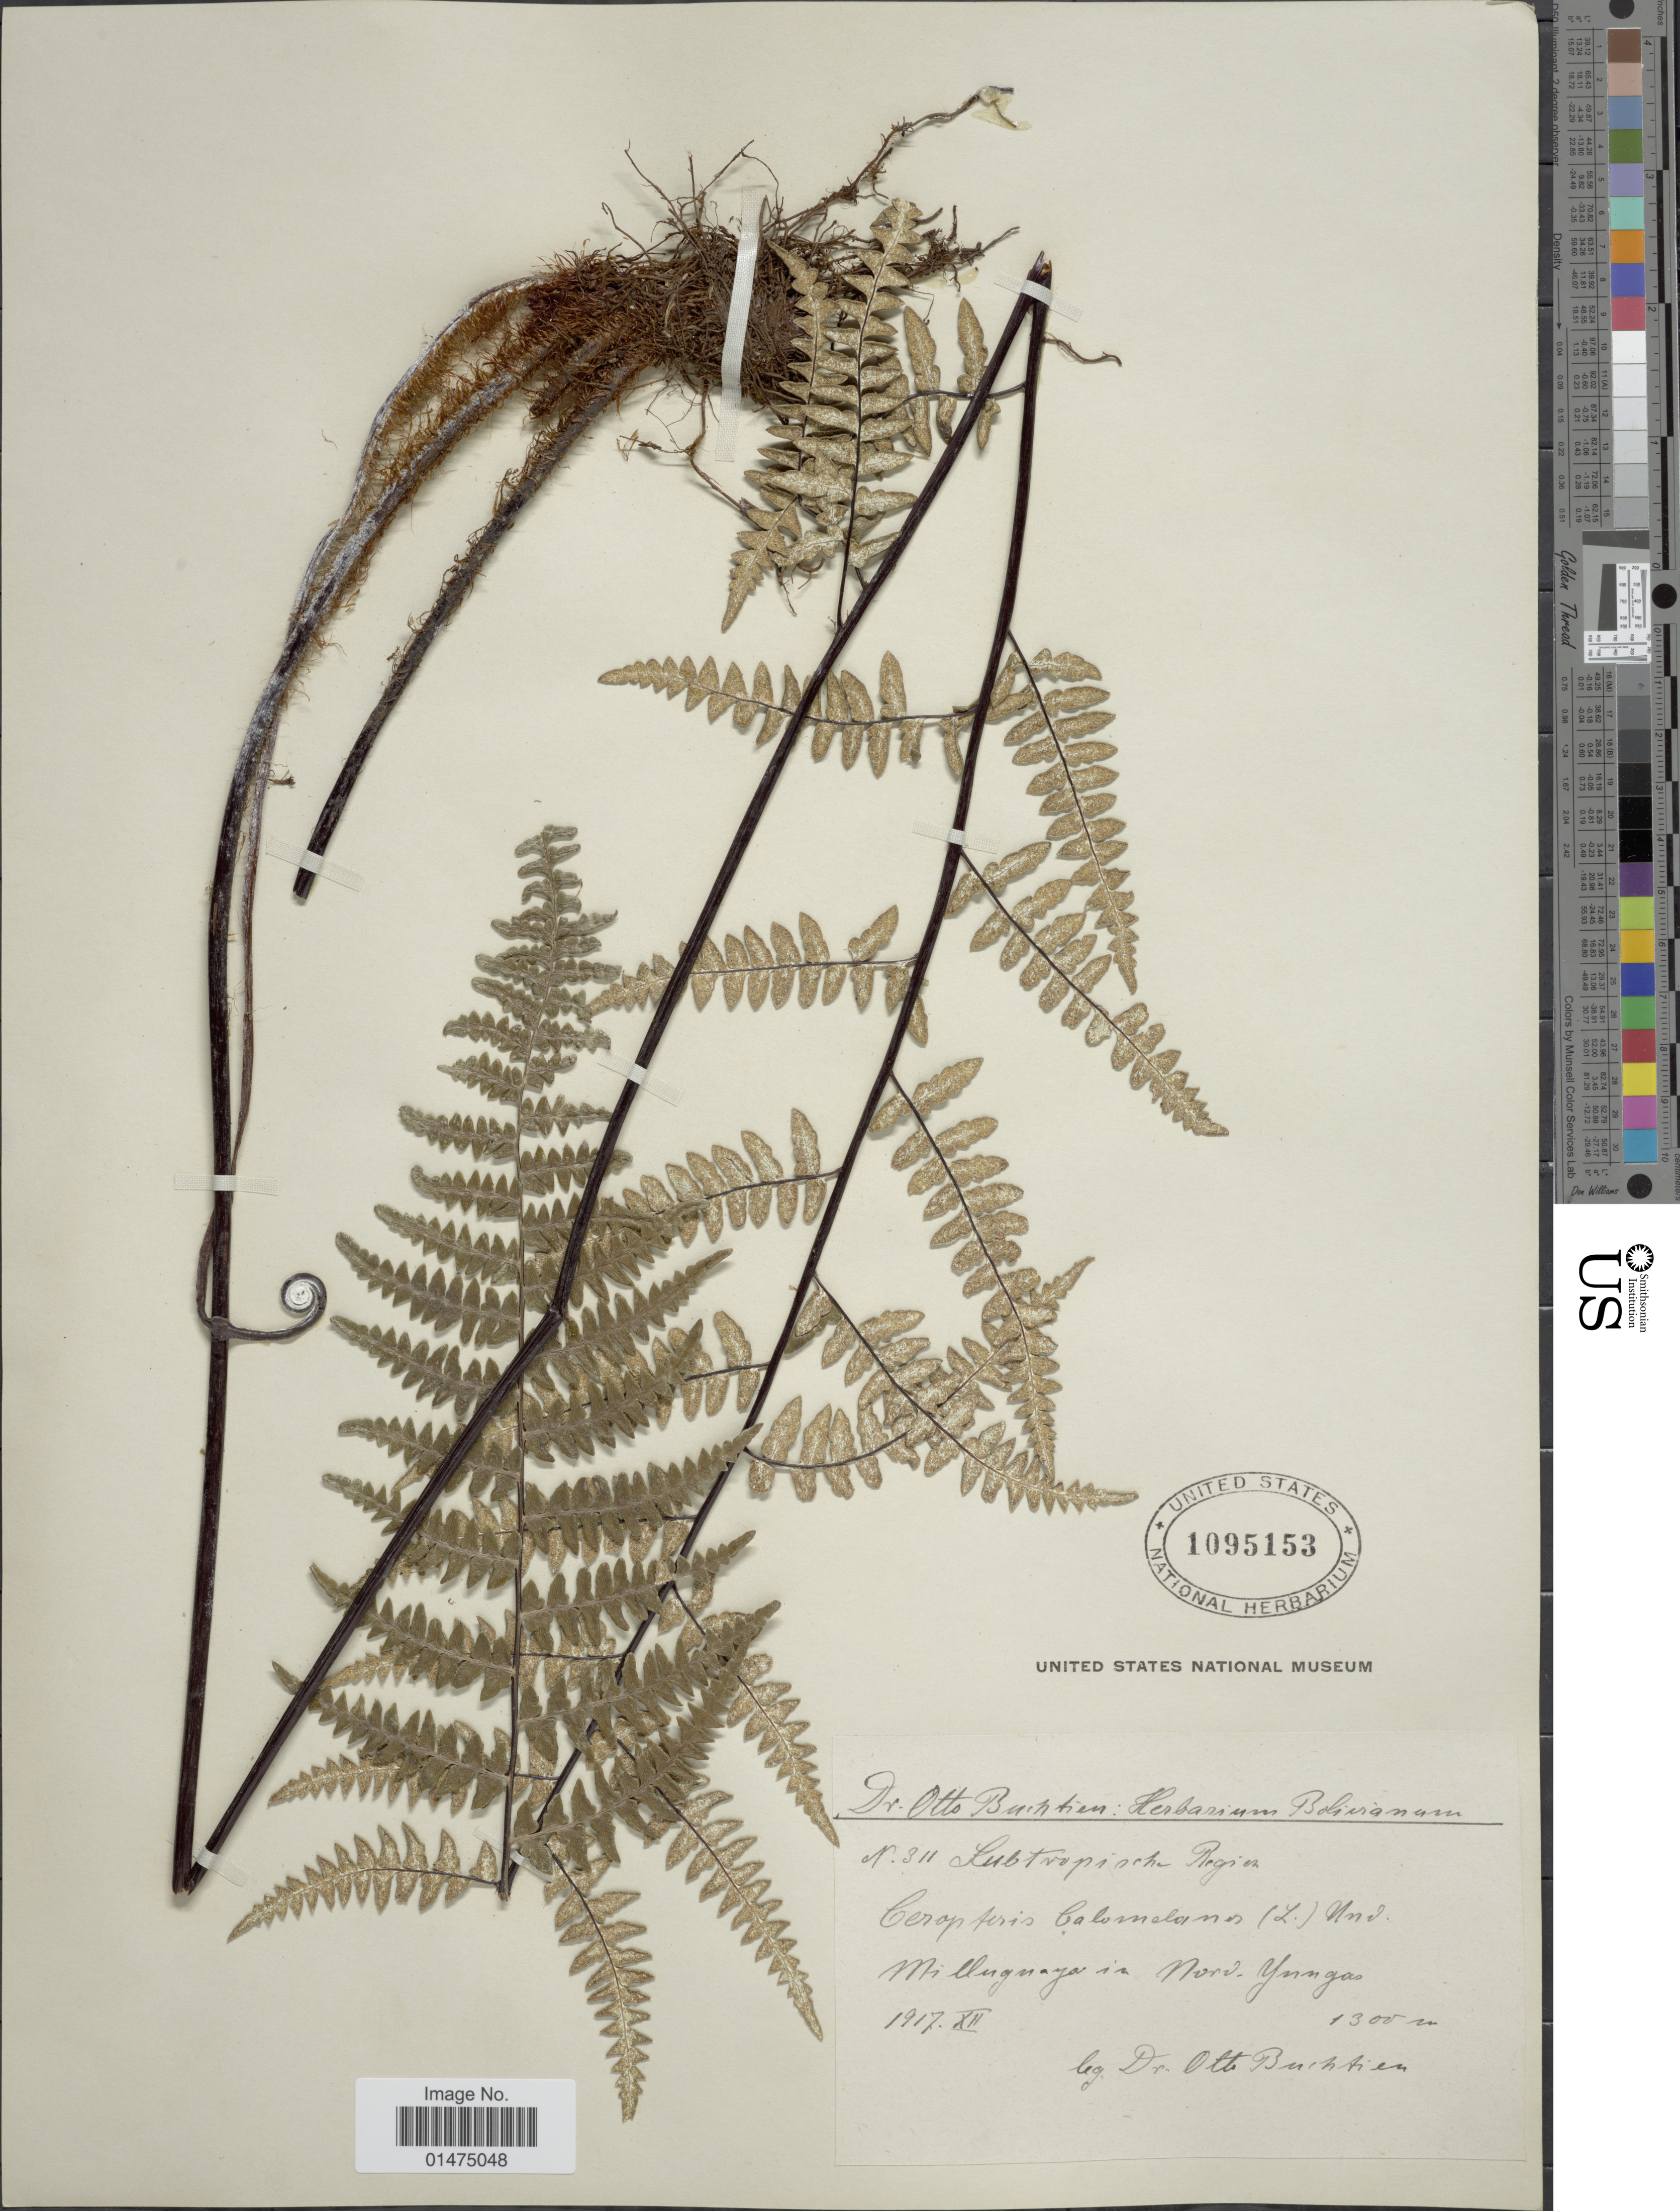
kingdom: Plantae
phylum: Tracheophyta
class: Polypodiopsida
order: Polypodiales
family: Pteridaceae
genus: Pityrogramma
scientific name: Pityrogramma ebenea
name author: (L.) Proctor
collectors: O. Buchtien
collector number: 311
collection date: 1917-12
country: Bolivia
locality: Milluguaya in Nord-Yungas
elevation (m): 1300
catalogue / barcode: US 109513